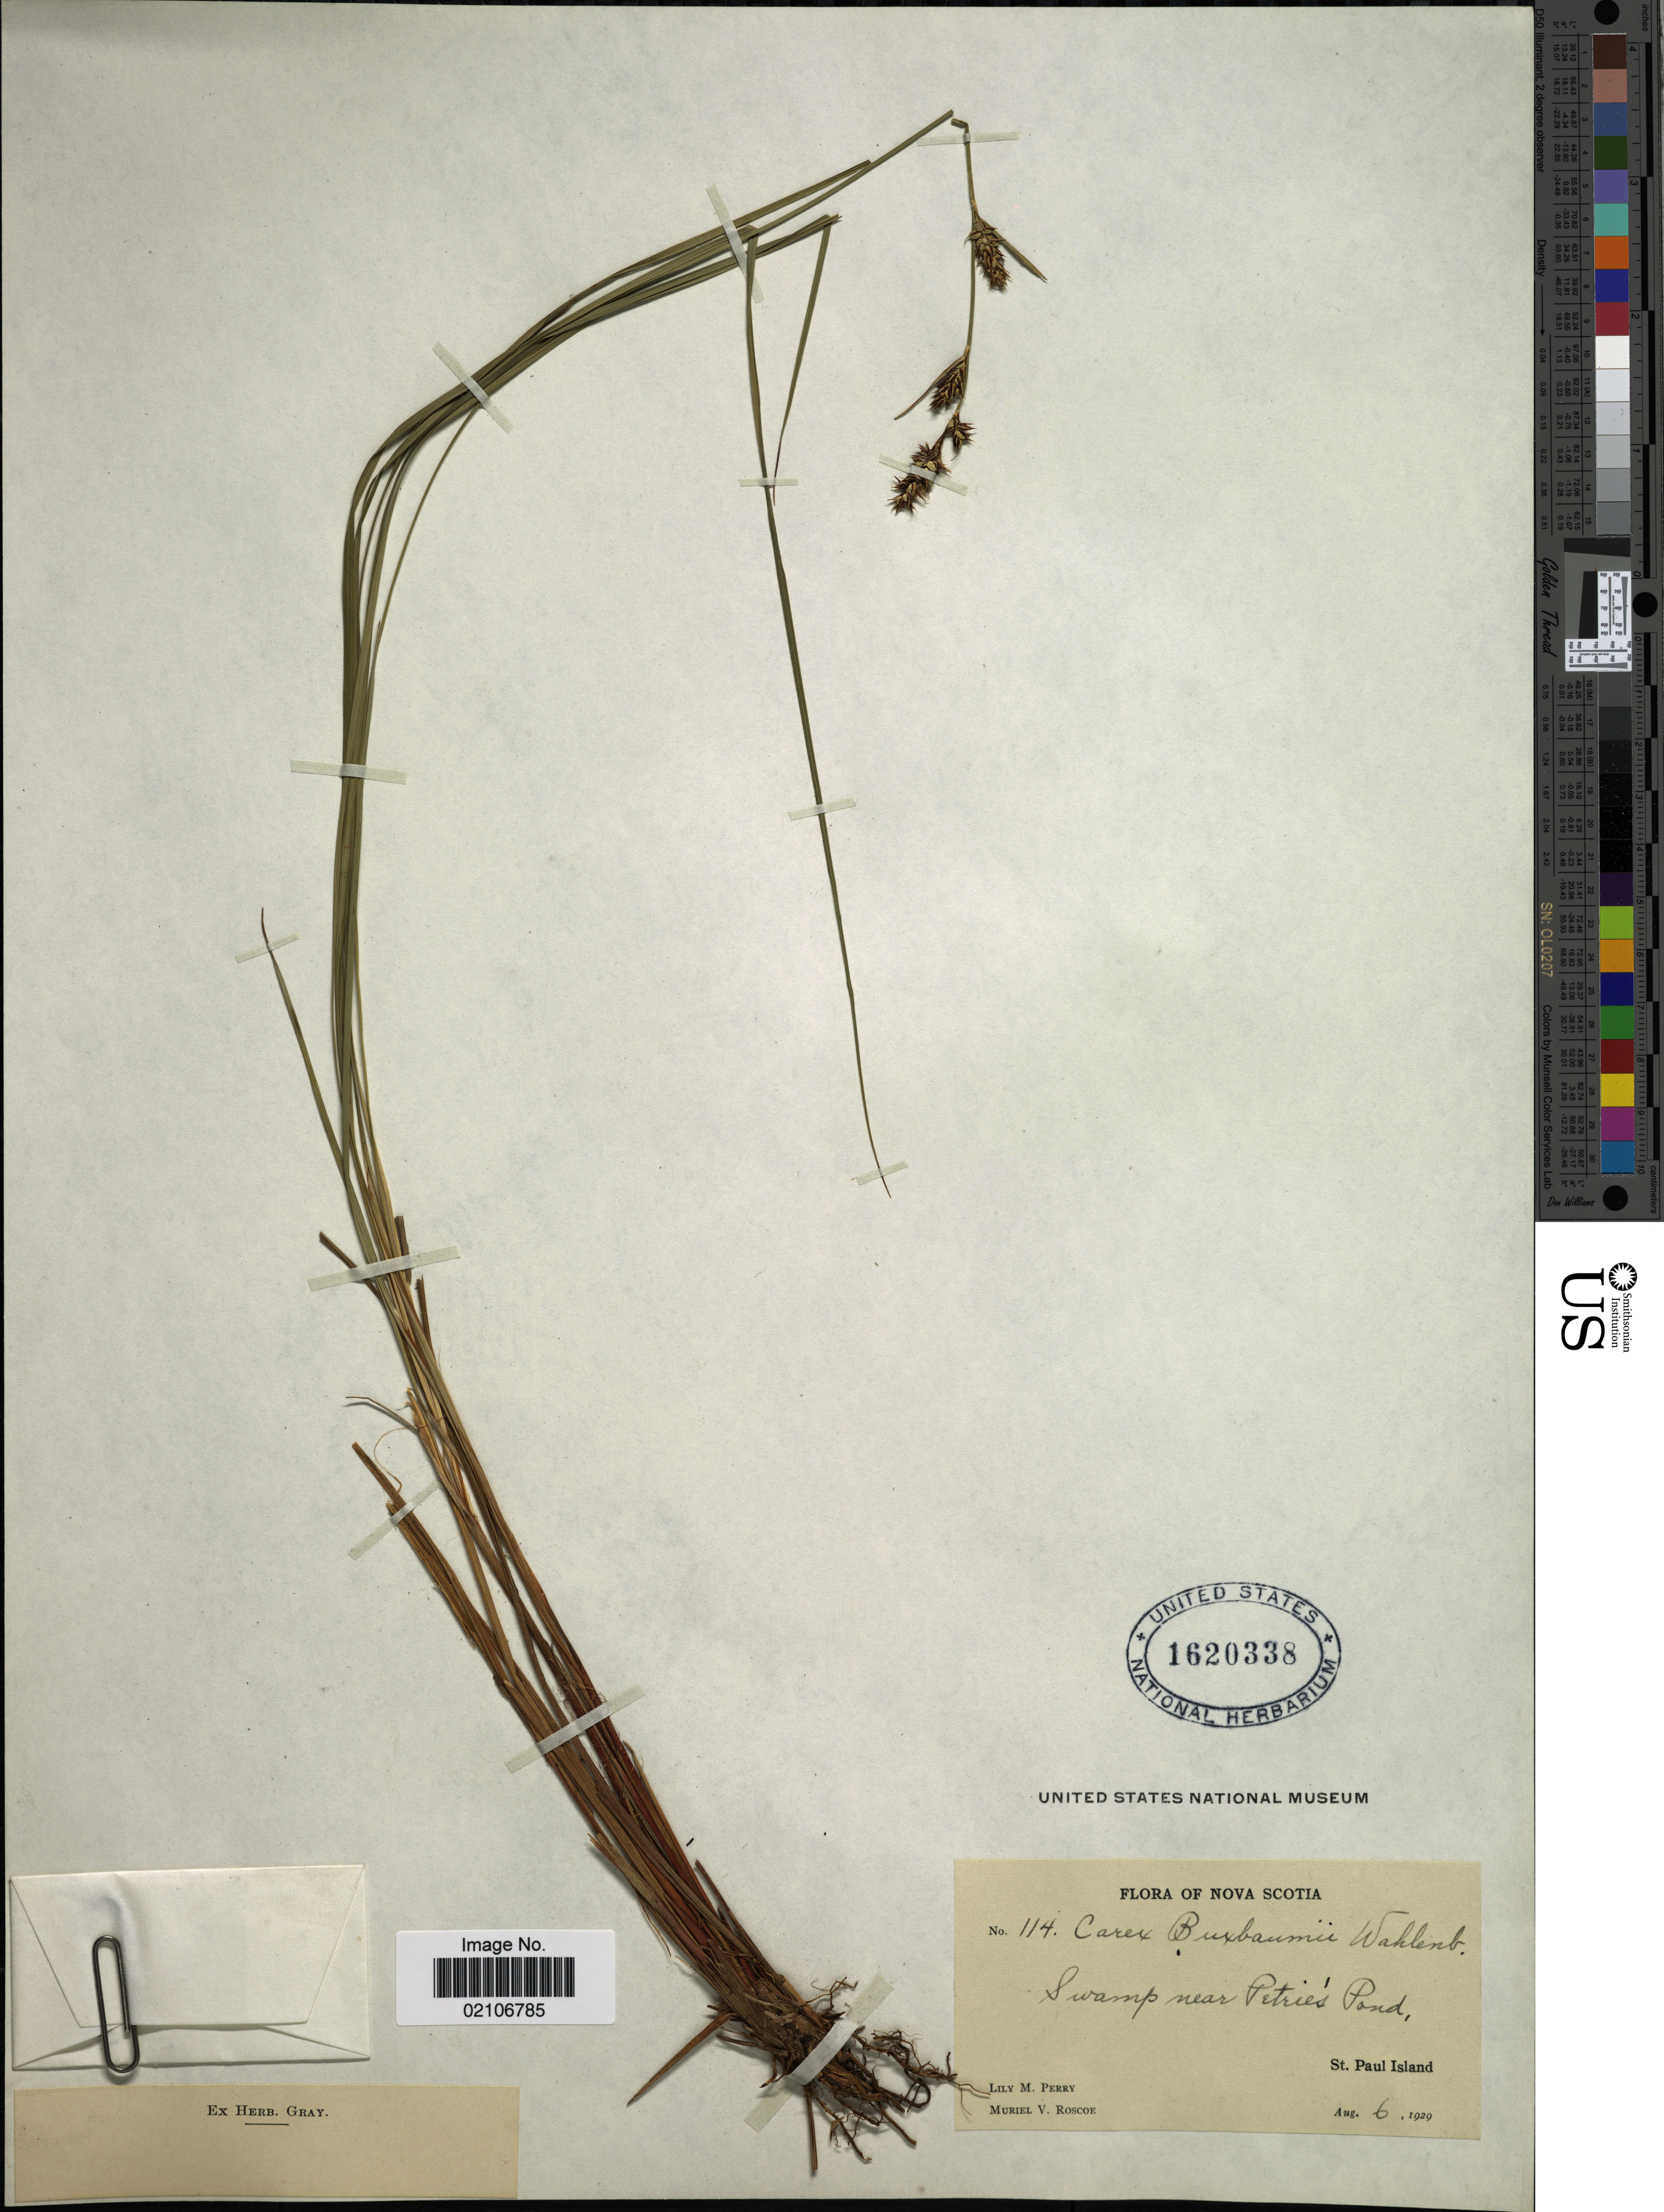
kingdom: Plantae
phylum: Tracheophyta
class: Liliopsida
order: Poales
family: Cyperaceae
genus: Carex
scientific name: Carex buxbaumii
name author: Wahlenb.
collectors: L. M. Perry & M. Roscoe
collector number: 114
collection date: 1929-08-06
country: Canada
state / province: Nova Scotia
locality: Swamp near Petries Pond. St. Paul Island.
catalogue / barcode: US 1620338